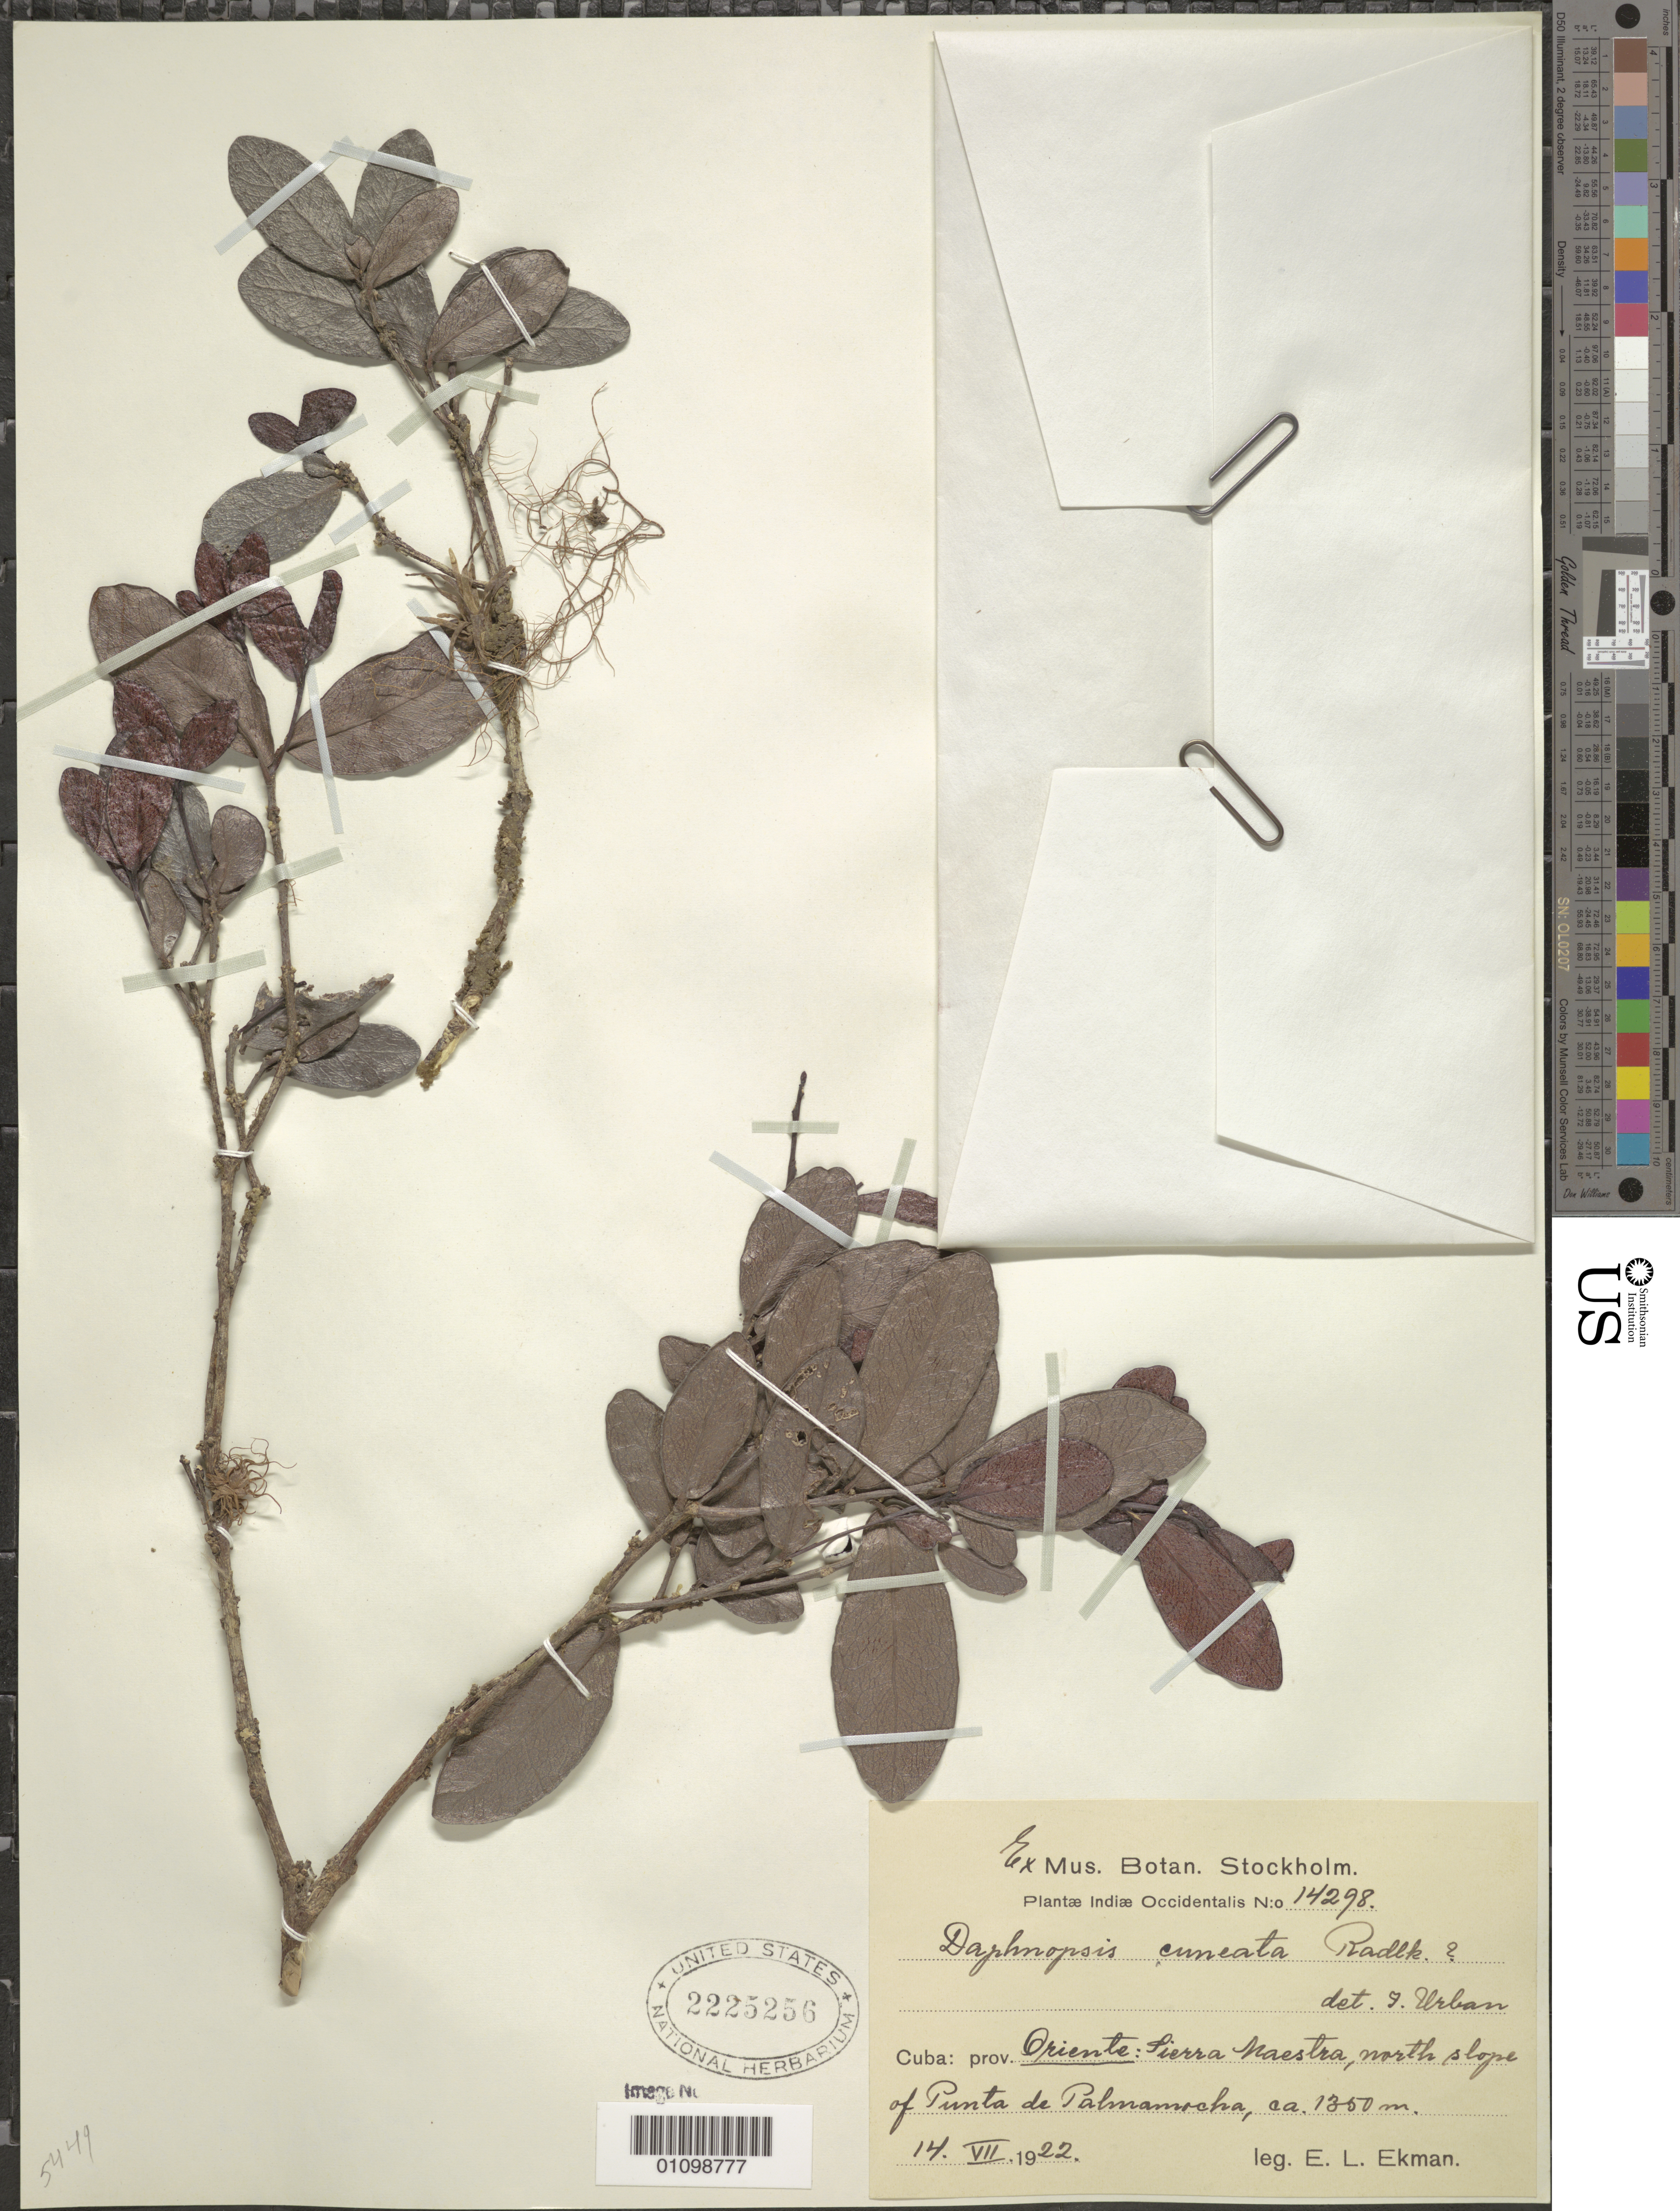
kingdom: Plantae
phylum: Tracheophyta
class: Magnoliopsida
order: Malvales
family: Thymelaeaceae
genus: Daphnopsis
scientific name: Daphnopsis cuneata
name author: Radlk.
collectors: E. L. Ekman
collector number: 14298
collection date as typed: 14 Jul 1922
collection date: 1922-07-14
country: Cuba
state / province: Oriente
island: Cuba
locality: Sierra Naestra, N slope of Punta de Palmanmocha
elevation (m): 1350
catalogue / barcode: US 2225256